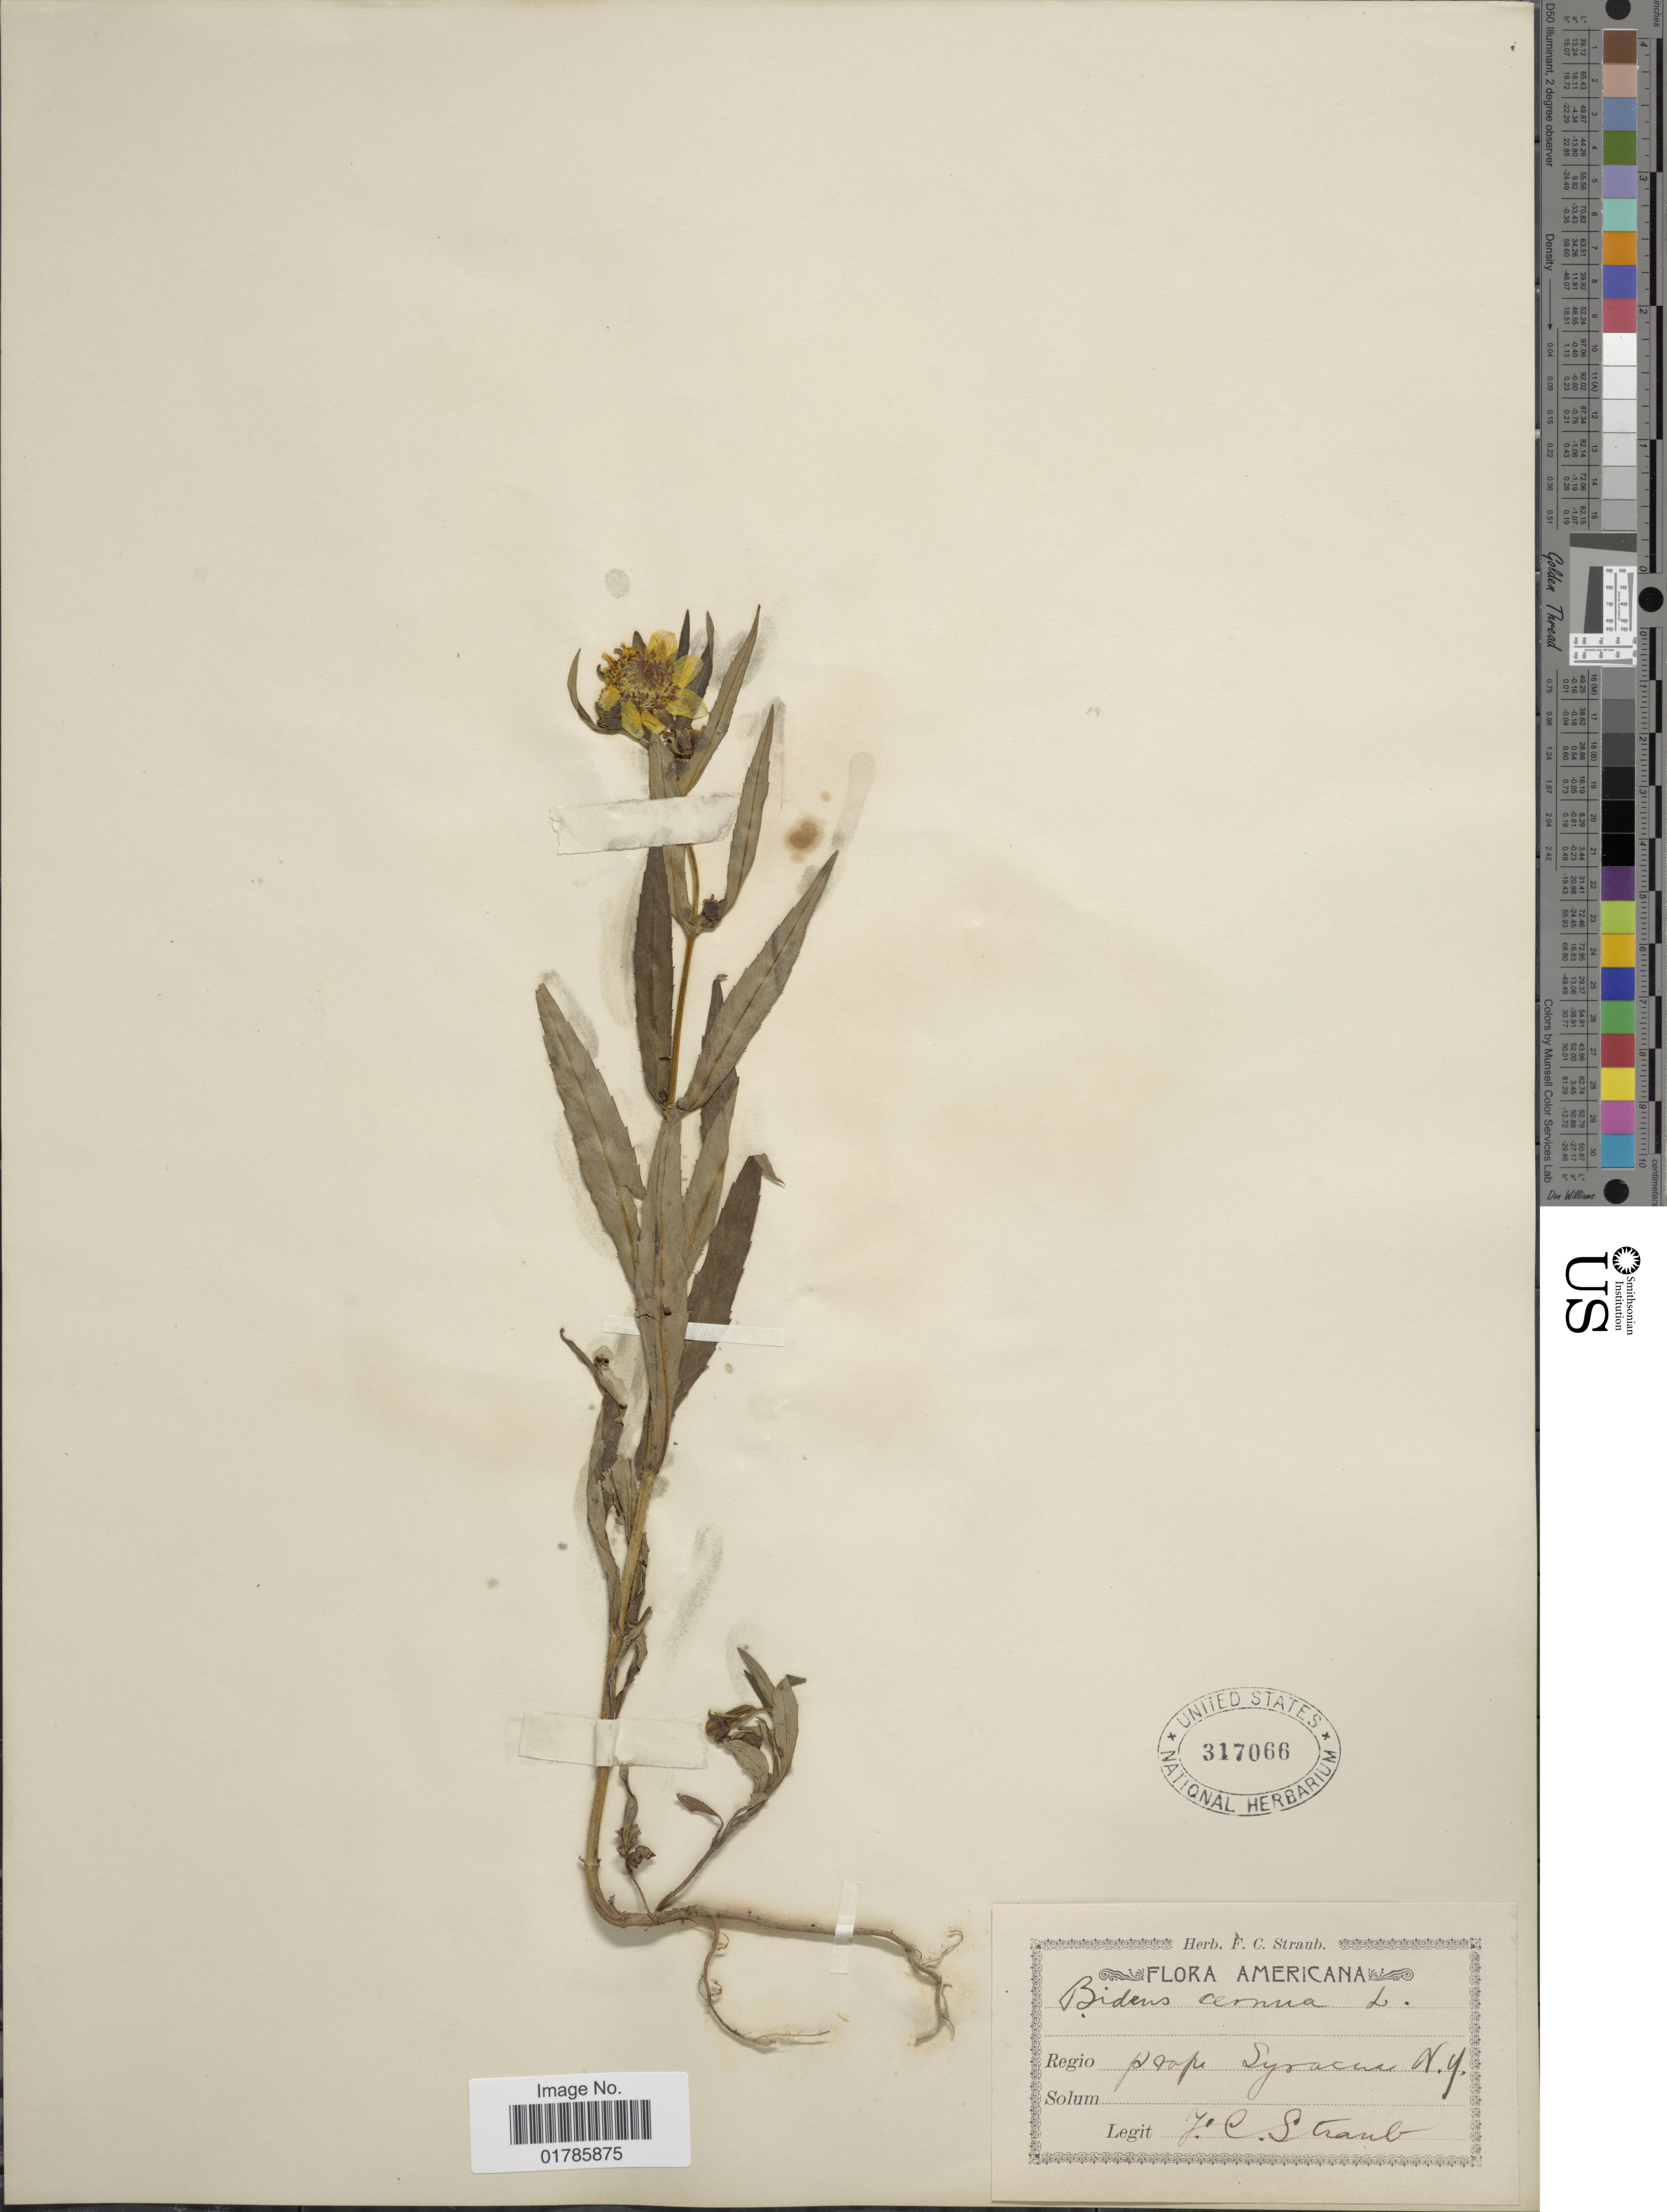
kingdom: Plantae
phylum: Tracheophyta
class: Magnoliopsida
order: Asterales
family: Asteraceae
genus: Bidens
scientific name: Bidens cernua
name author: L.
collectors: J. Straub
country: United States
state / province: New York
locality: Prope Syracuse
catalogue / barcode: US 317066